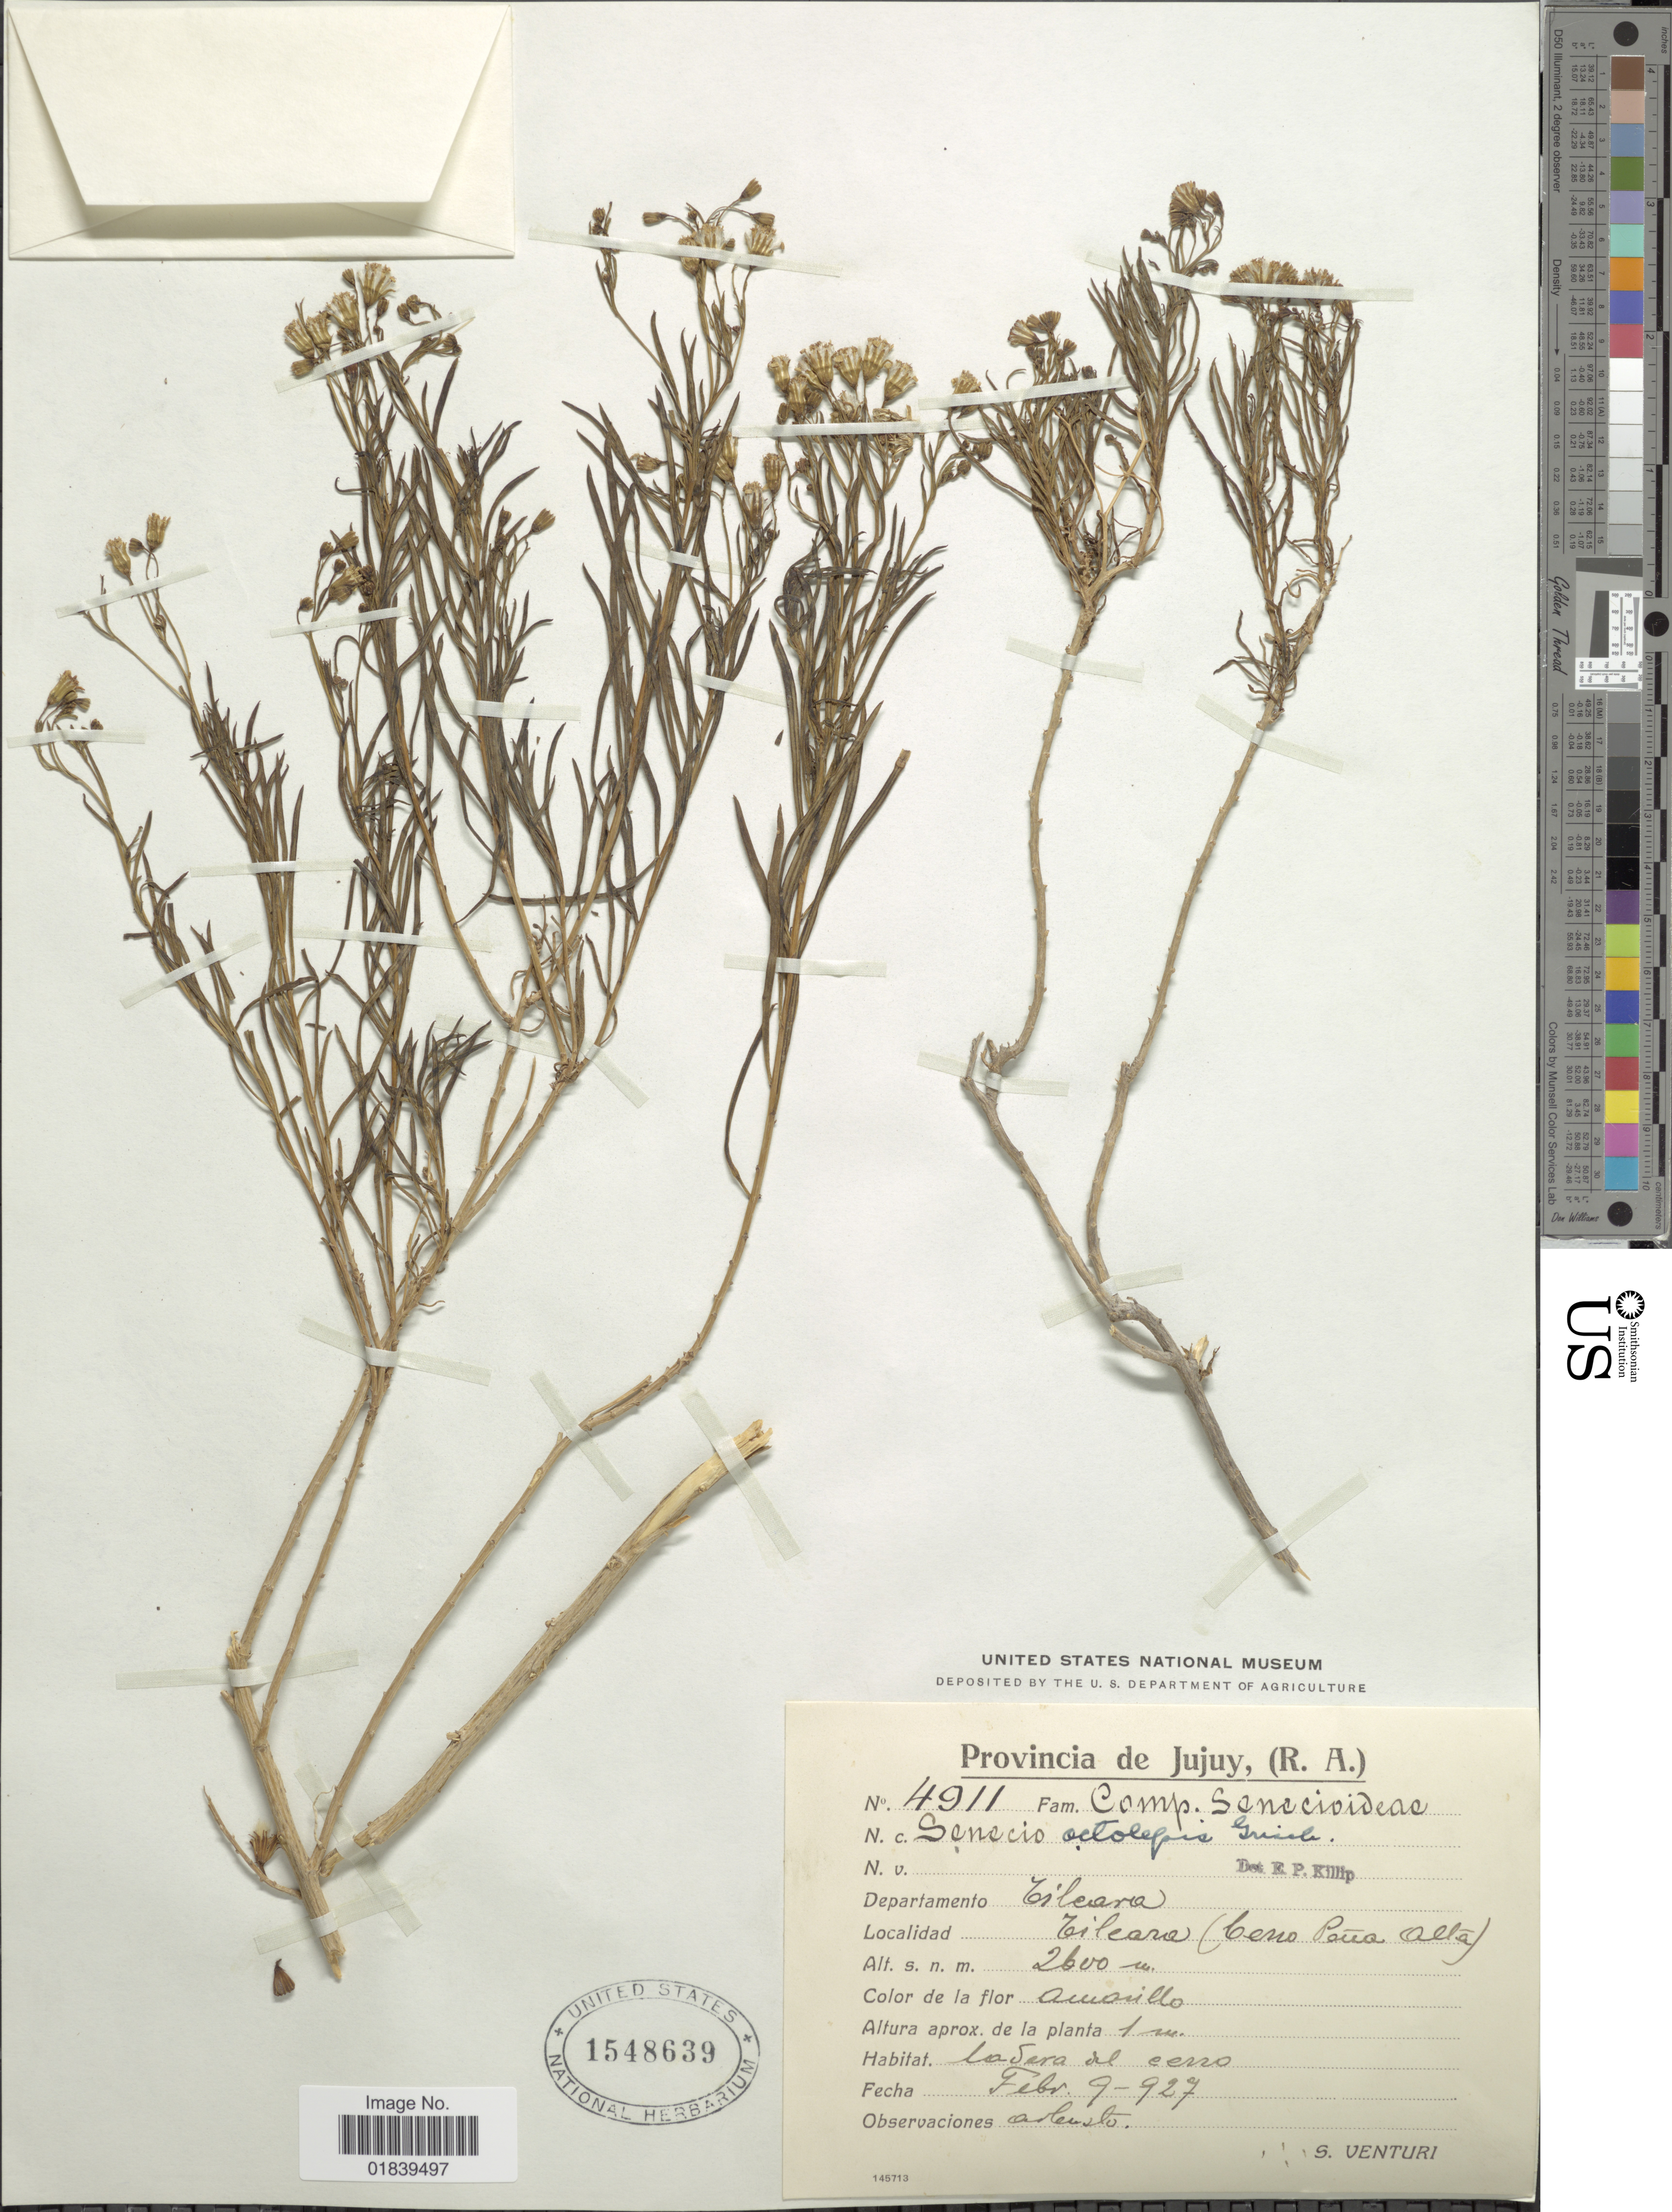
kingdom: Plantae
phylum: Tracheophyta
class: Magnoliopsida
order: Asterales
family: Asteraceae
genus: Senecio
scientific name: Senecio octolepis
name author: Griseb.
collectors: S. Venturi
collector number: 4911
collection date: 1927-02-09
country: Argentina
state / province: Jujuy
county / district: Tilcara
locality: Tilcara (Cerro Peña Alta).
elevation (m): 2600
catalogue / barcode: US 1548639